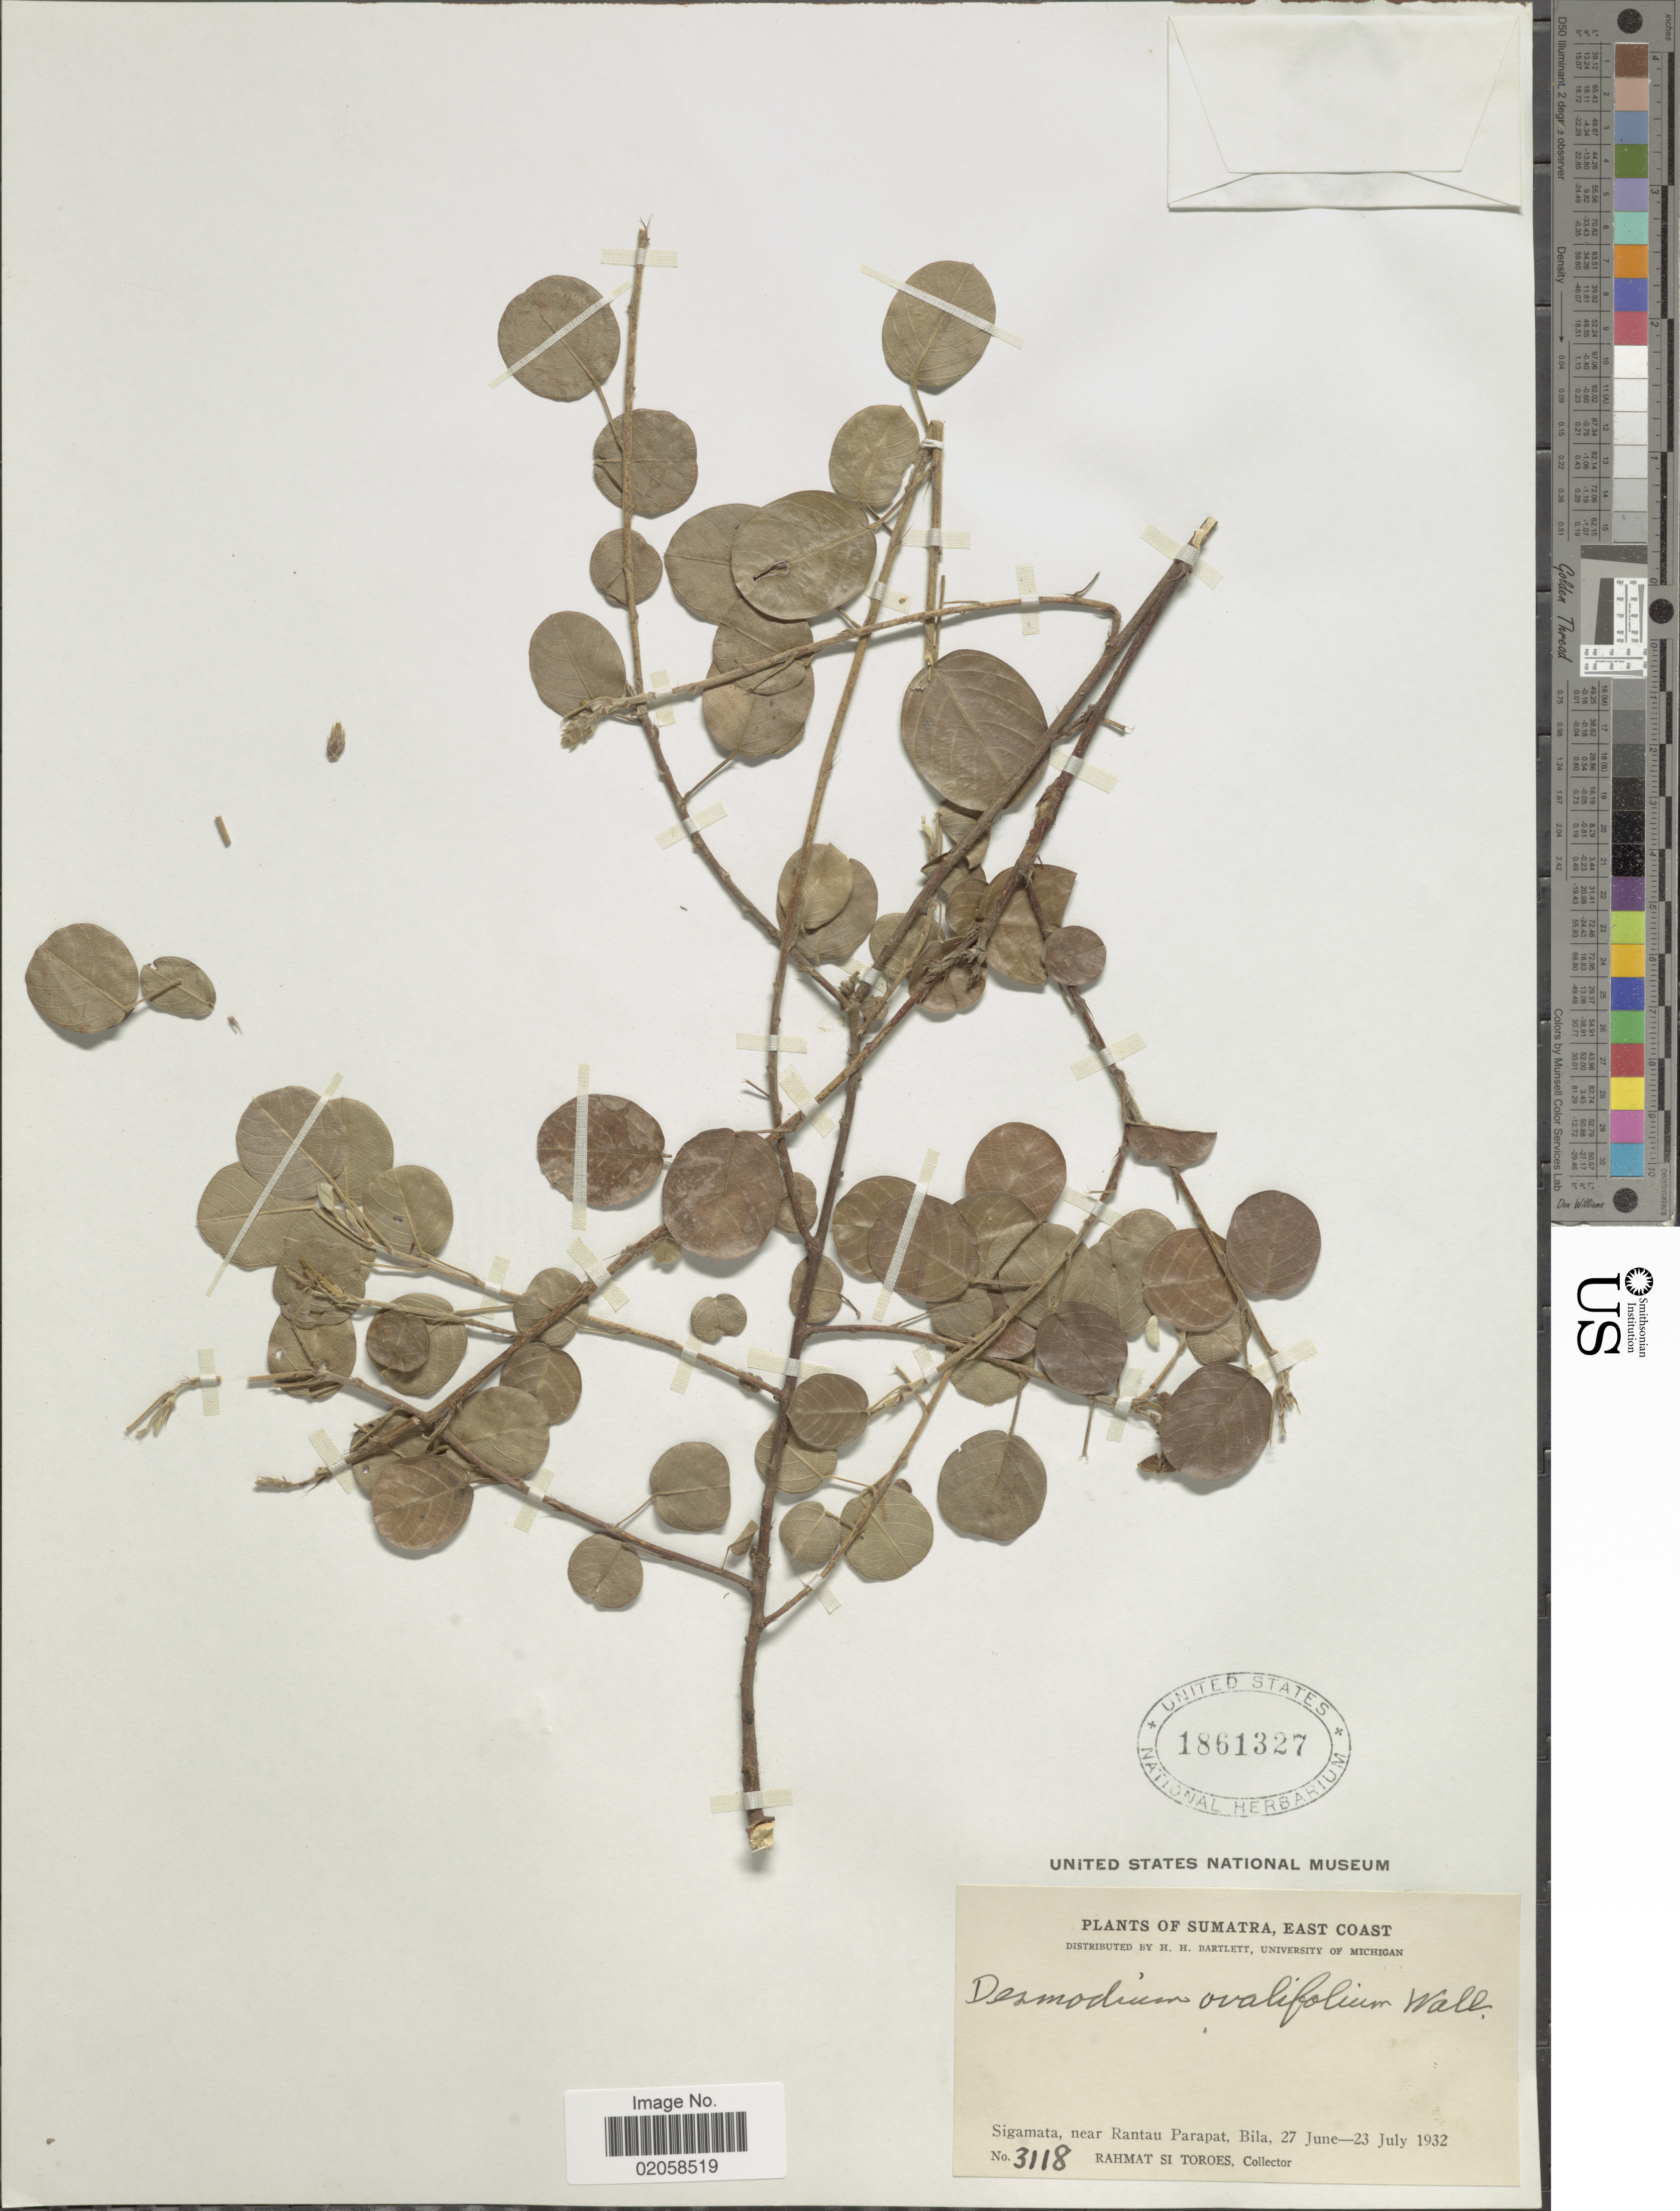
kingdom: Plantae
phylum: Tracheophyta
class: Magnoliopsida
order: Fabales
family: Fabaceae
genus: Grona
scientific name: Grona heterocarpos subsp. ovalifolia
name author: (Prain) H. Ohashi & K. Ohashi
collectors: Rahmat Si Boeea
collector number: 3118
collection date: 1932-06-27/1932-07-23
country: Indonesia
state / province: Sumatra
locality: East Coast, Sigamata, near Rantau Parapat, Bila.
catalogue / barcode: US 1861327